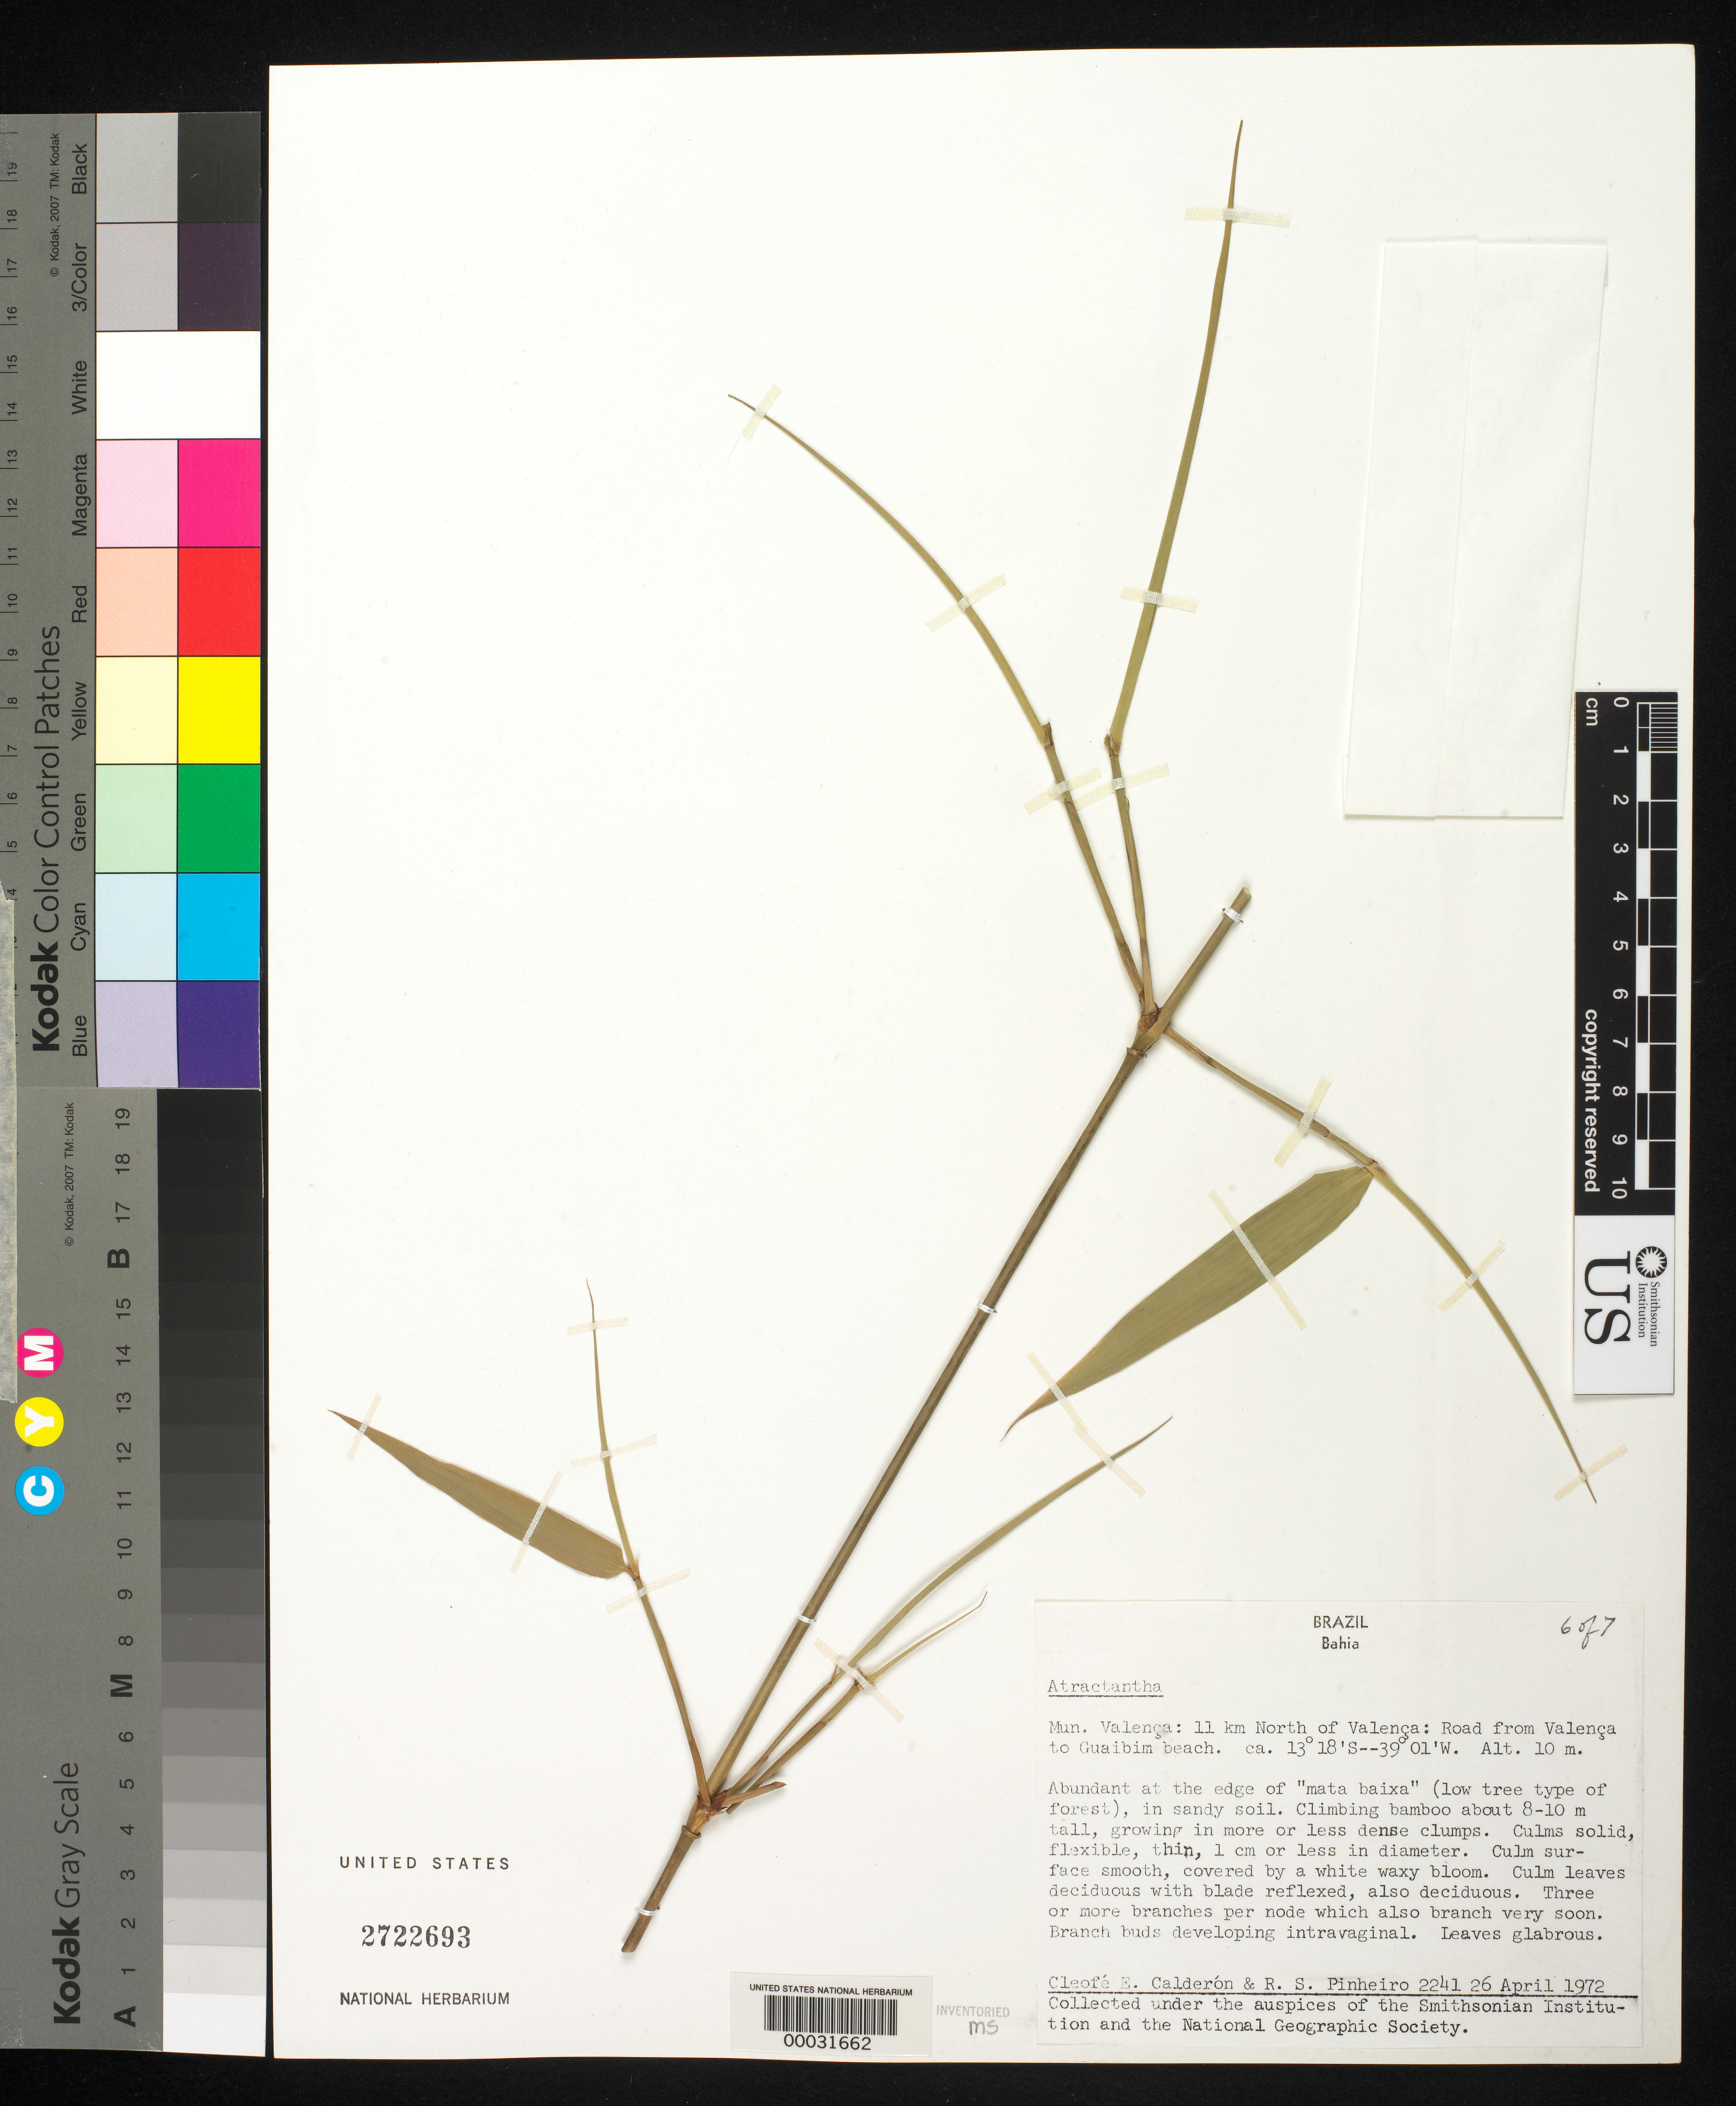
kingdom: Plantae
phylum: Tracheophyta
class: Liliopsida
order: Poales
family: Poaceae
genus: Atractantha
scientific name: Atractantha sp.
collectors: C. E. Calderón & R. S. Pinheiro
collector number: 2241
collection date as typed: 26 Apr 1972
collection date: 1972-04-26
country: Brazil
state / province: Bahia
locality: Valenca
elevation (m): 10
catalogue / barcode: US 2722693